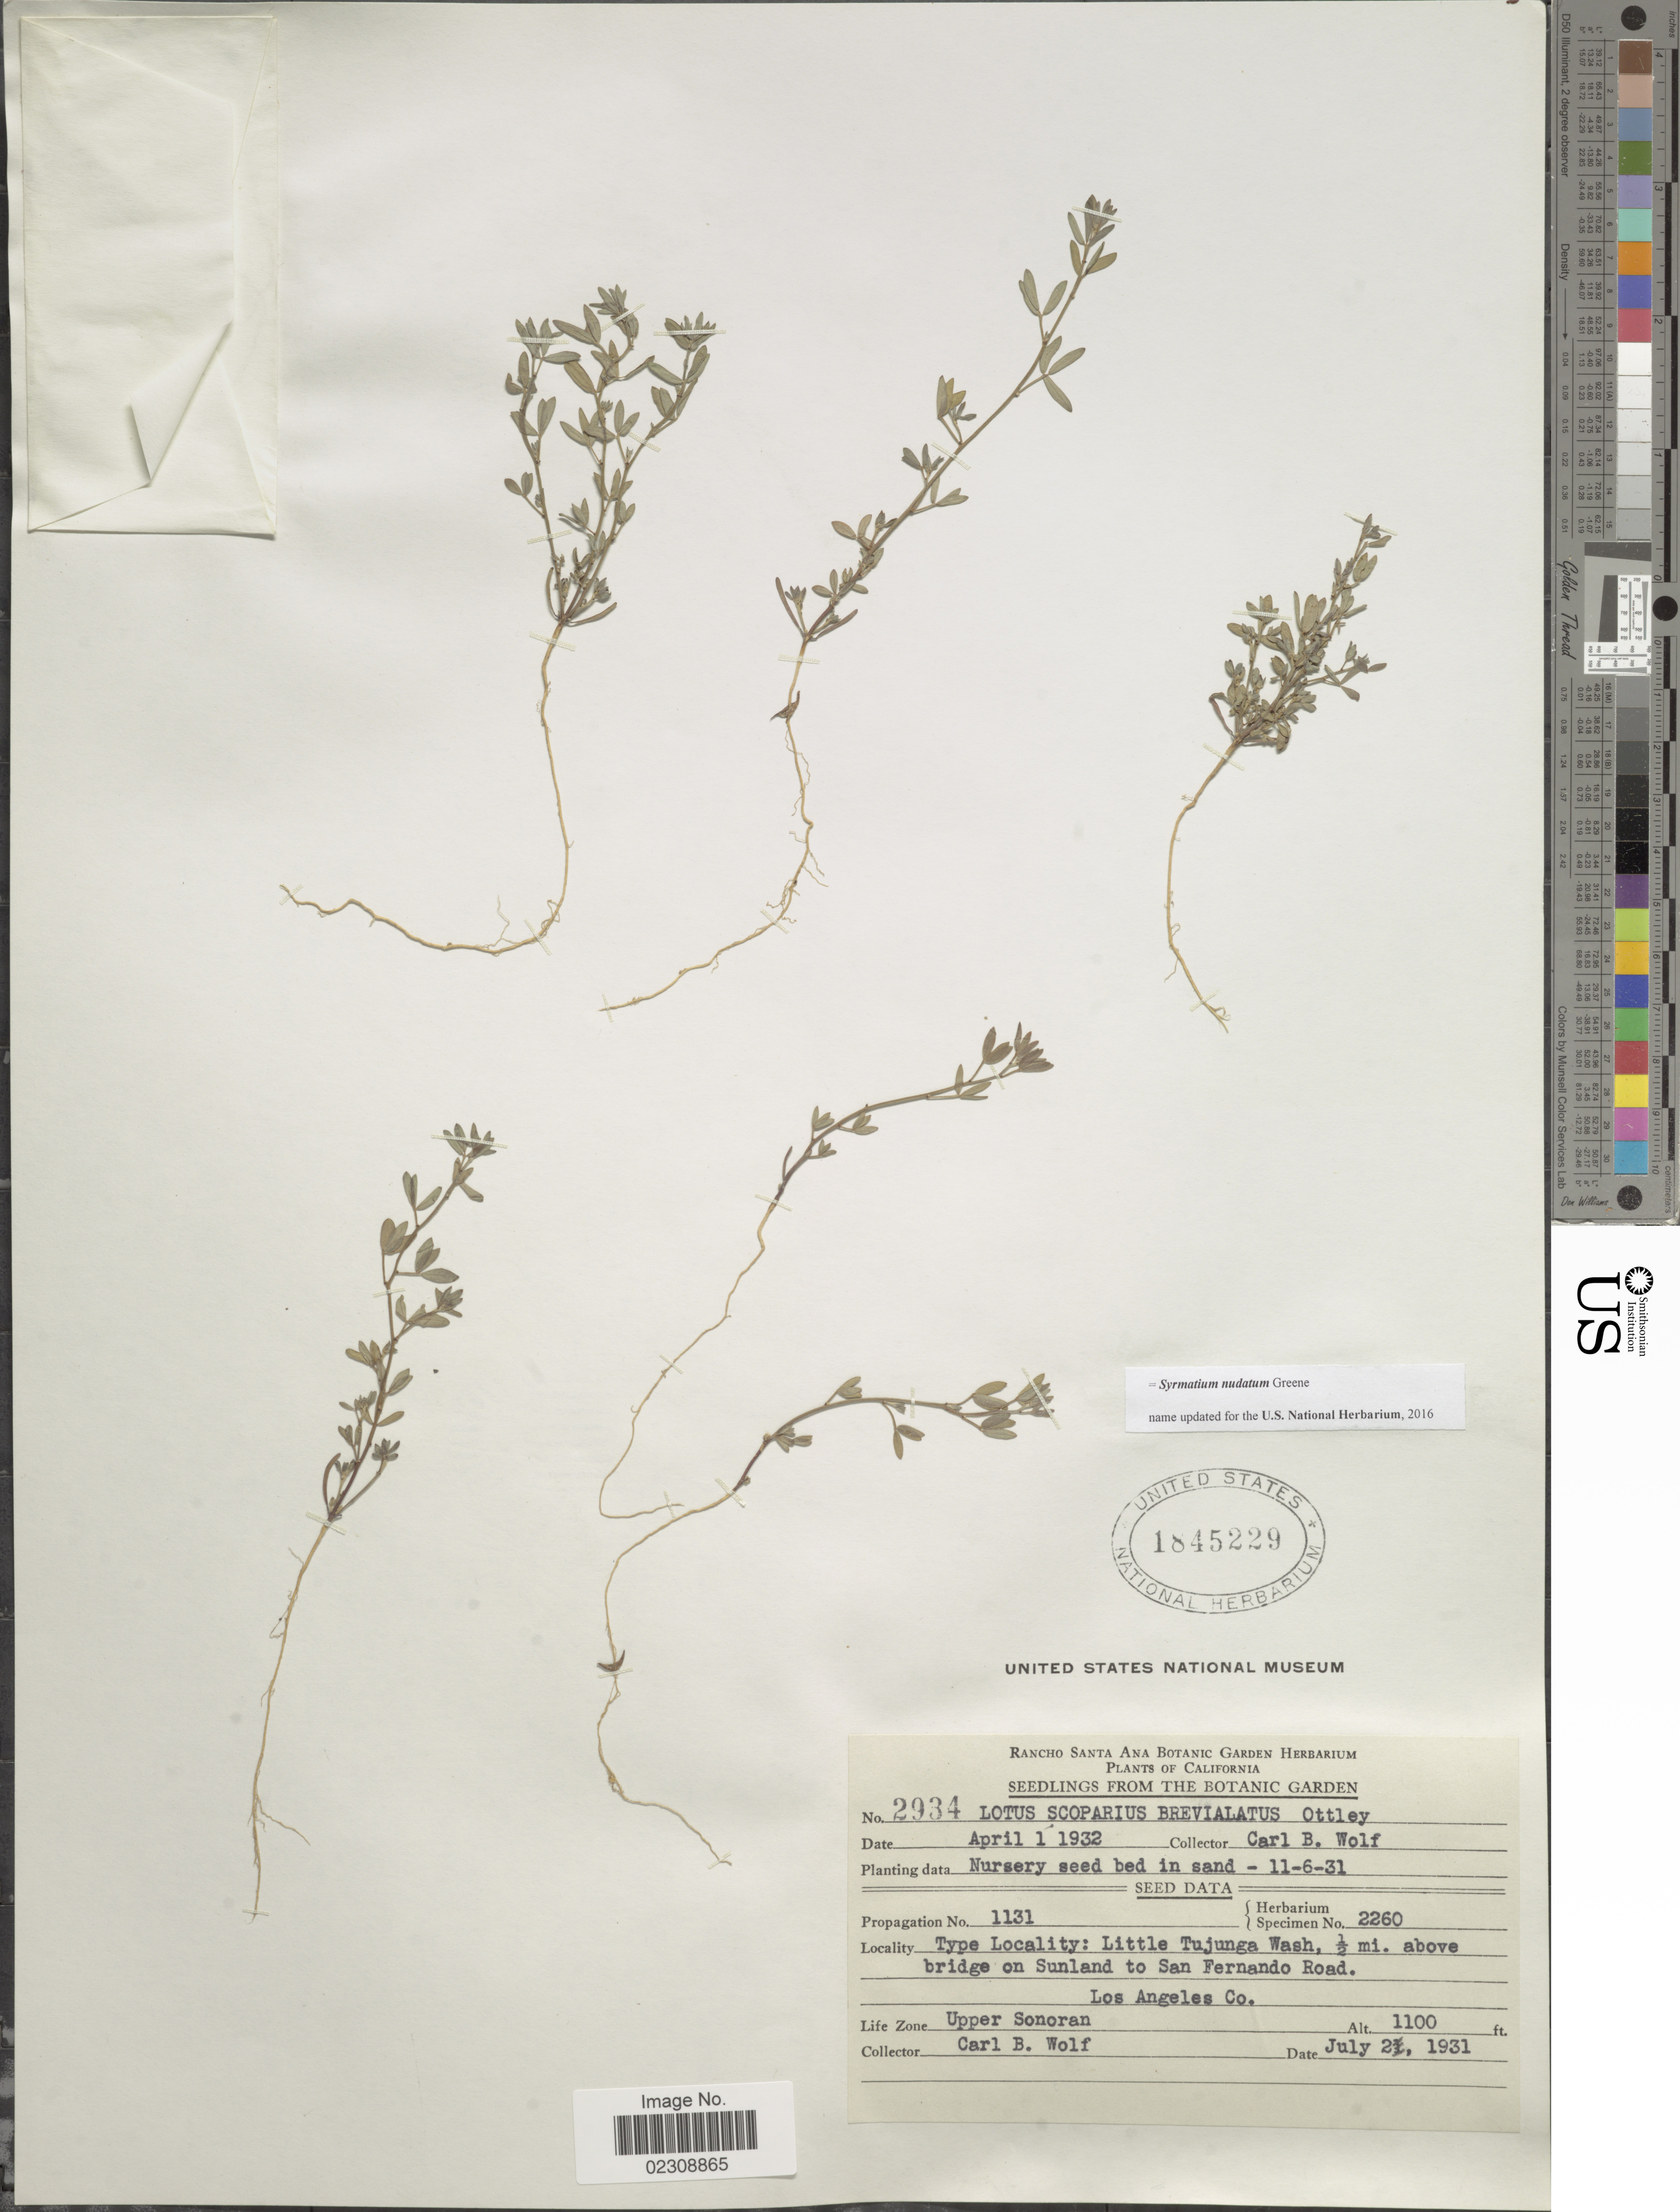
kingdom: Plantae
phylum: Tracheophyta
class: Magnoliopsida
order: Fabales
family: Fabaceae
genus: Syrmatium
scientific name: Syrmatium nudatum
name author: Greene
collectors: C. B. Wolf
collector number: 2934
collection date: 1932-04-01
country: United States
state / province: California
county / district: Orange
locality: Rancho Santa Ana Botanic Garden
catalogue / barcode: US 1845229